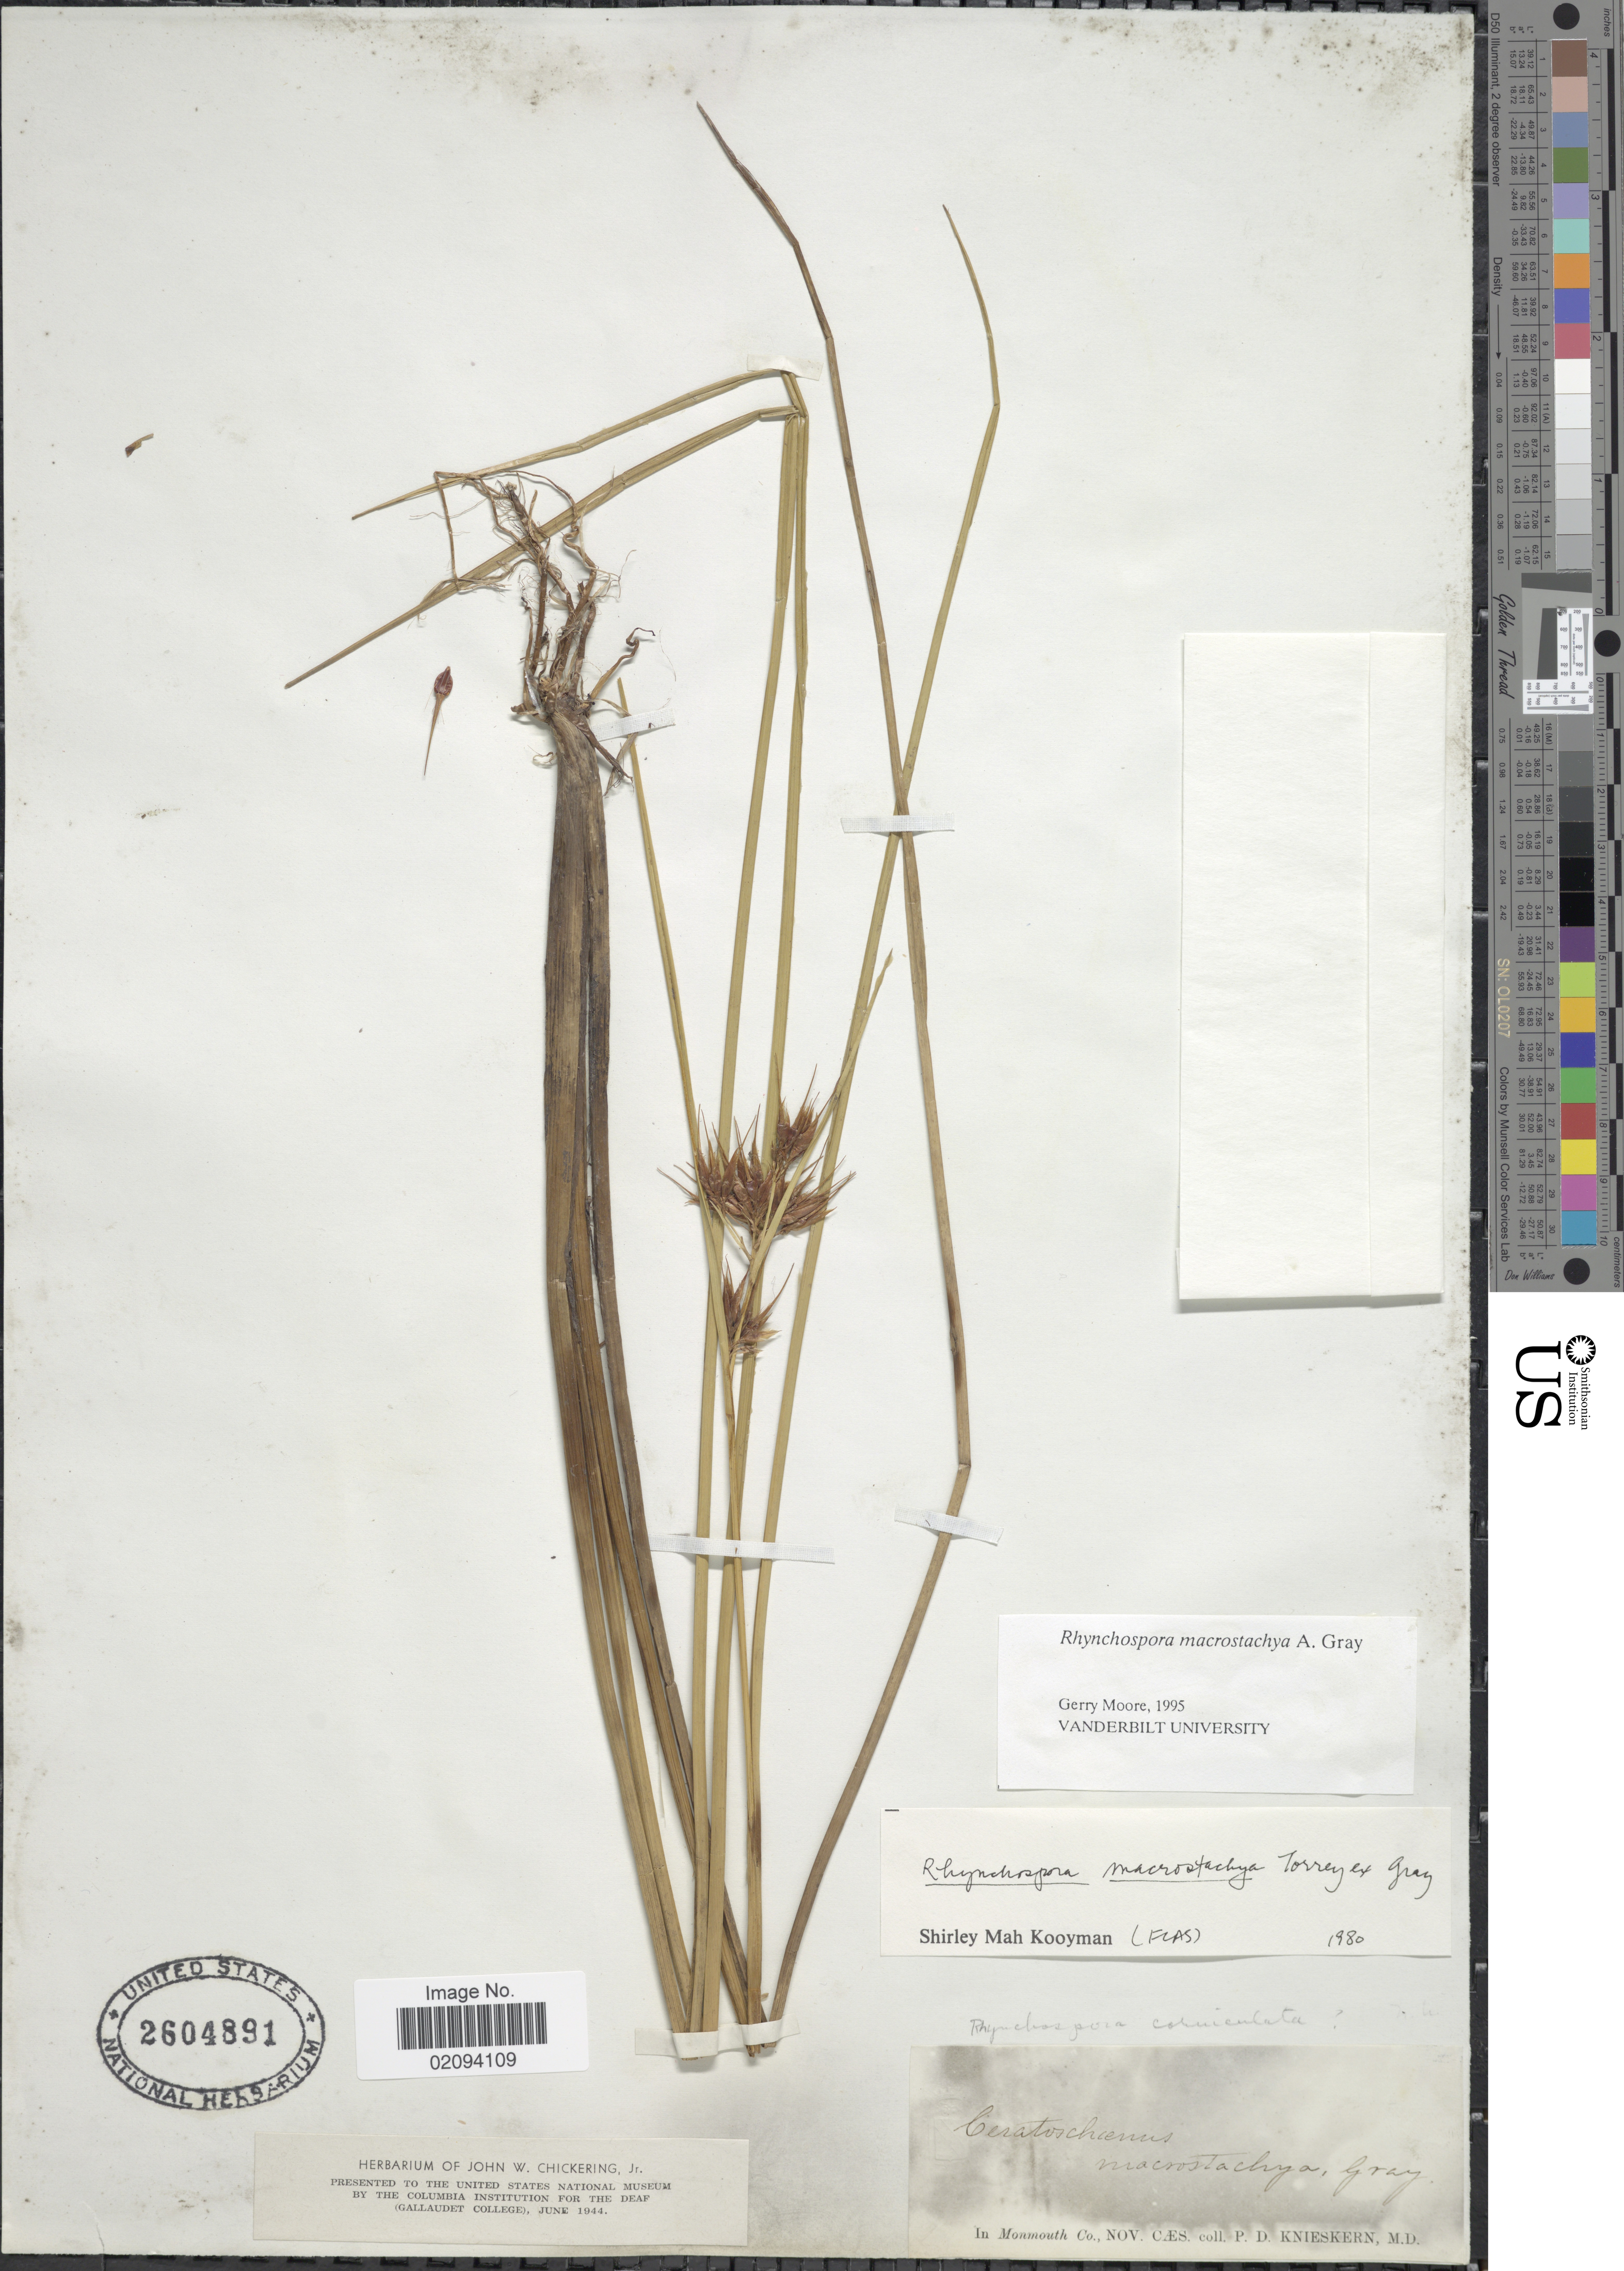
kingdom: Plantae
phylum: Tracheophyta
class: Liliopsida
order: Poales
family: Cyperaceae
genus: Rhynchospora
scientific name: Rhynchospora macrostachya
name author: Torr. ex A. Gray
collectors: P. D. Knieskern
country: United States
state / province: New York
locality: In Monmouth Co.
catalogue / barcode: US 2604891